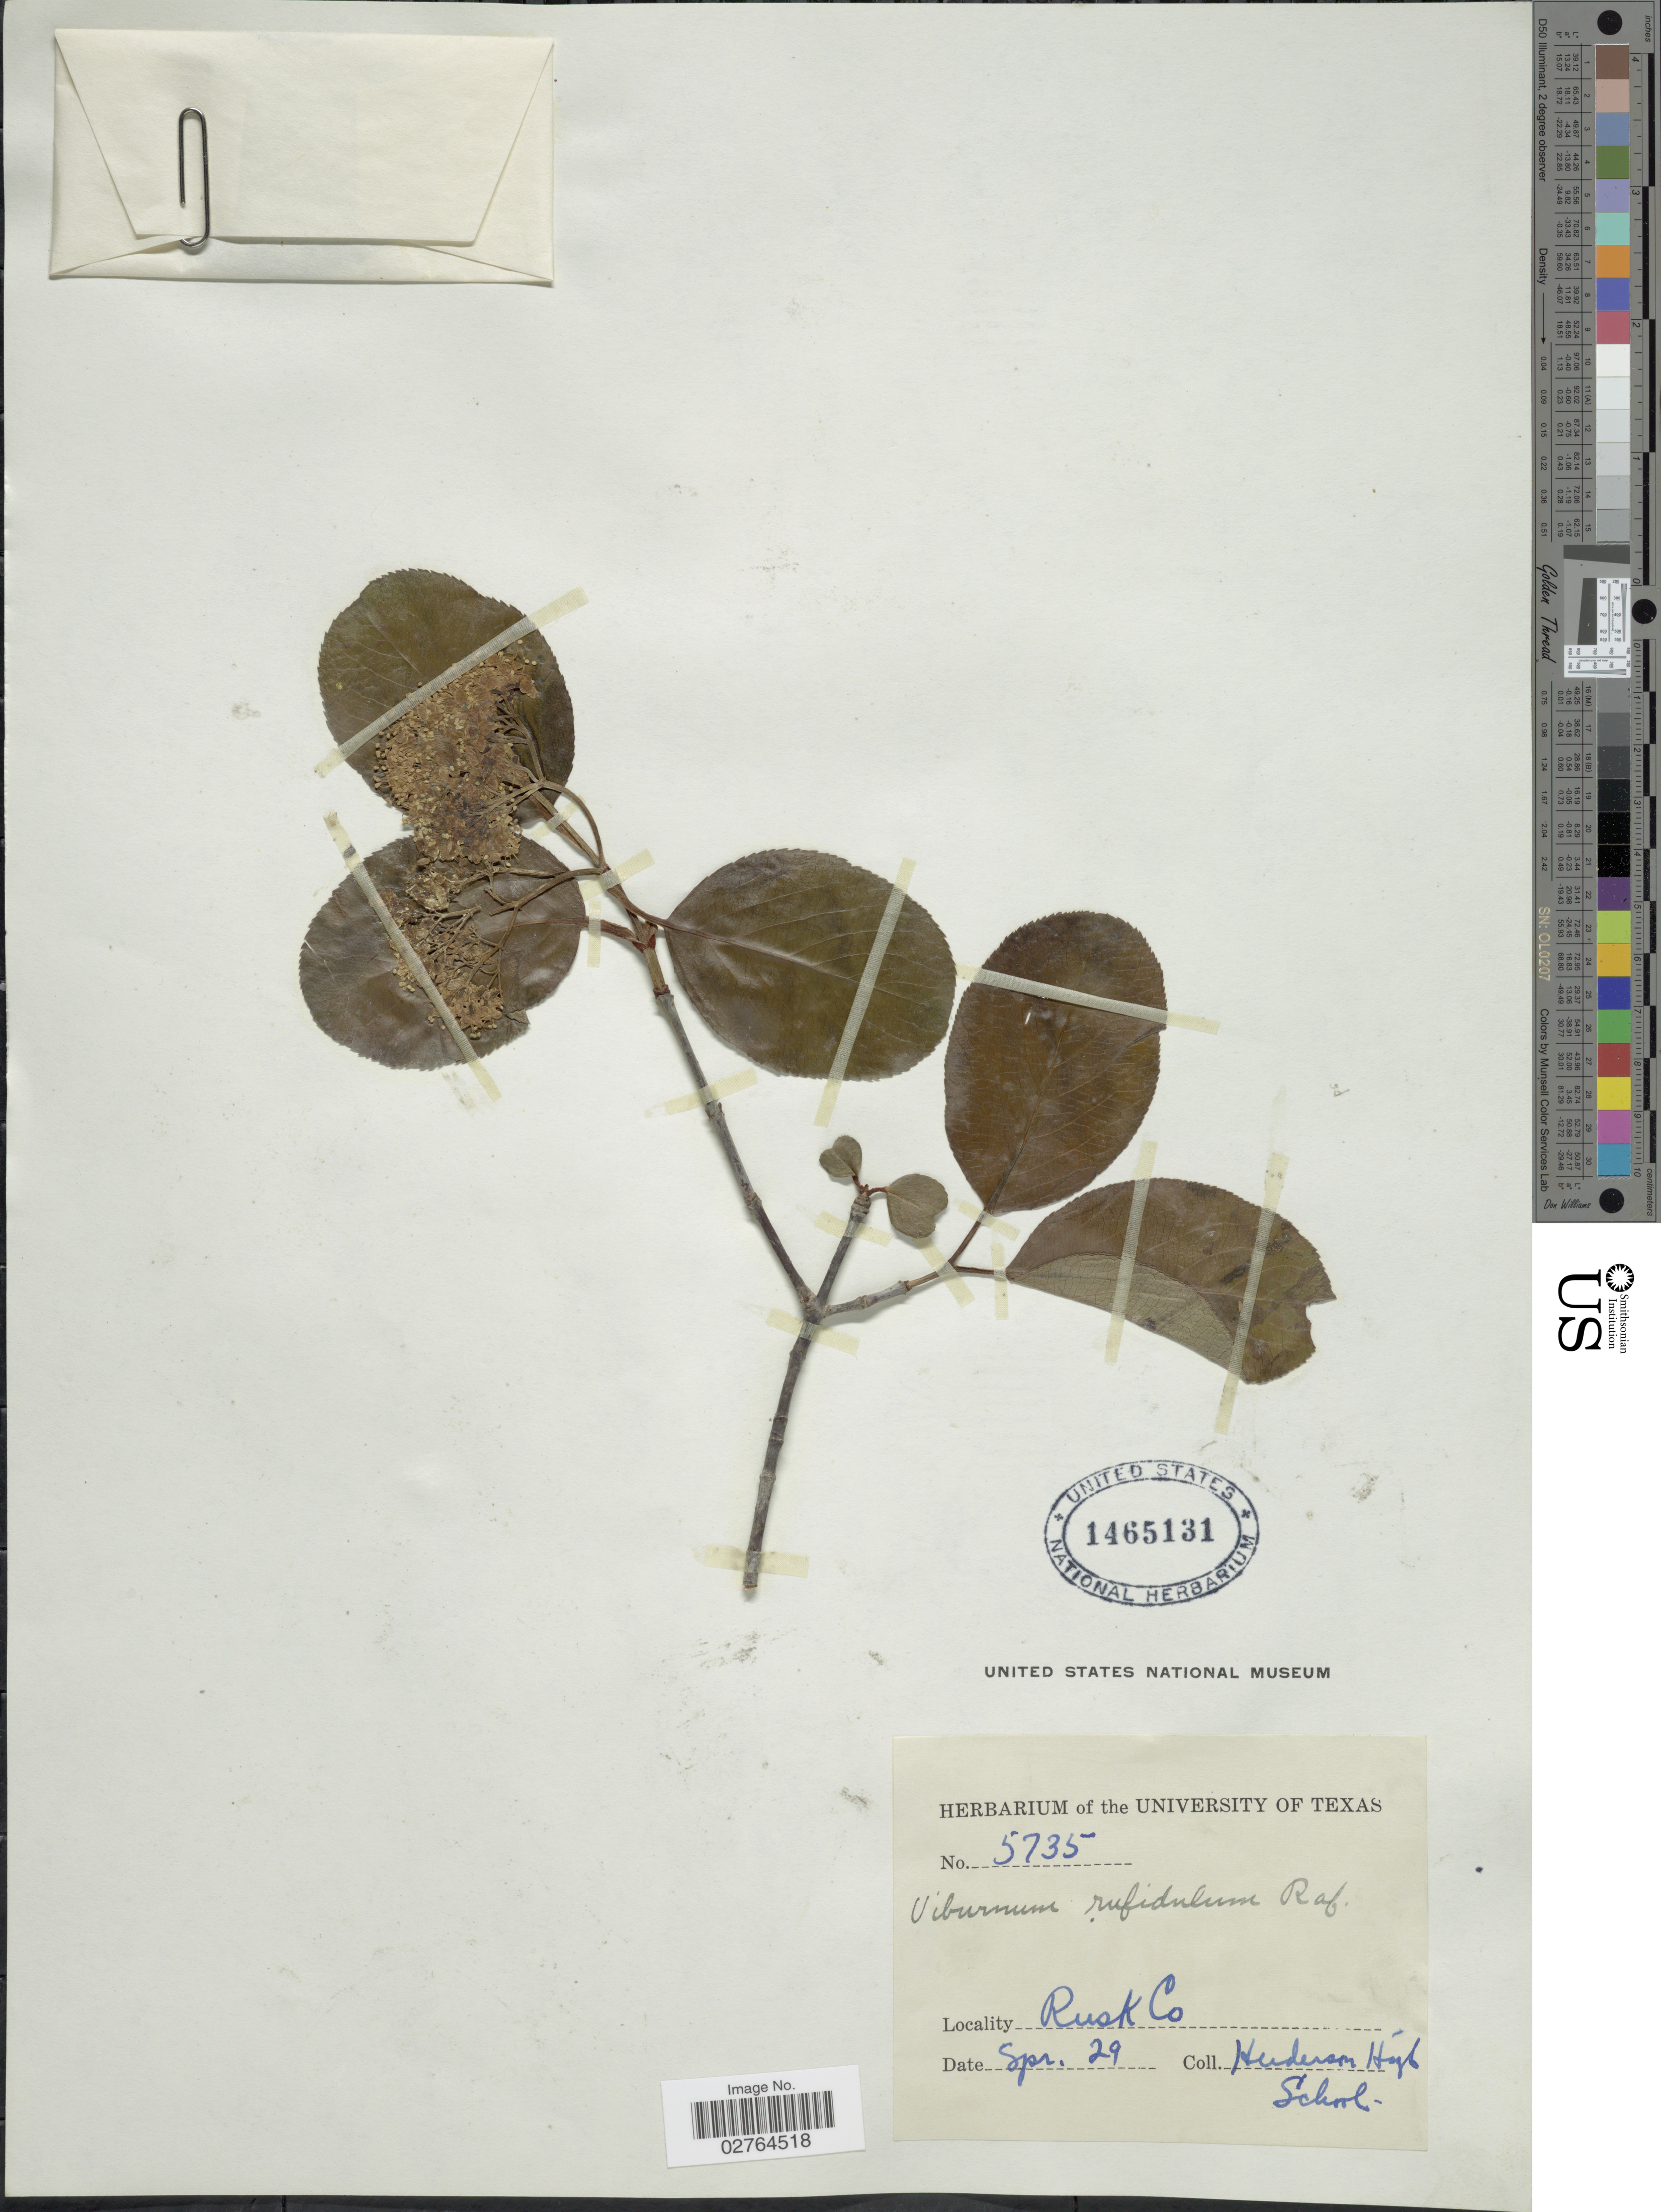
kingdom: Plantae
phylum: Tracheophyta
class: Magnoliopsida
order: Dipsacales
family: Viburnaceae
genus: Viburnum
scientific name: Viburnum rufidulum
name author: Raf.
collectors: Henderson High School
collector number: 5735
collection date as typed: Spr. 29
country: United States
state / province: Texas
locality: Rusk Co.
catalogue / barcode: US 1465131